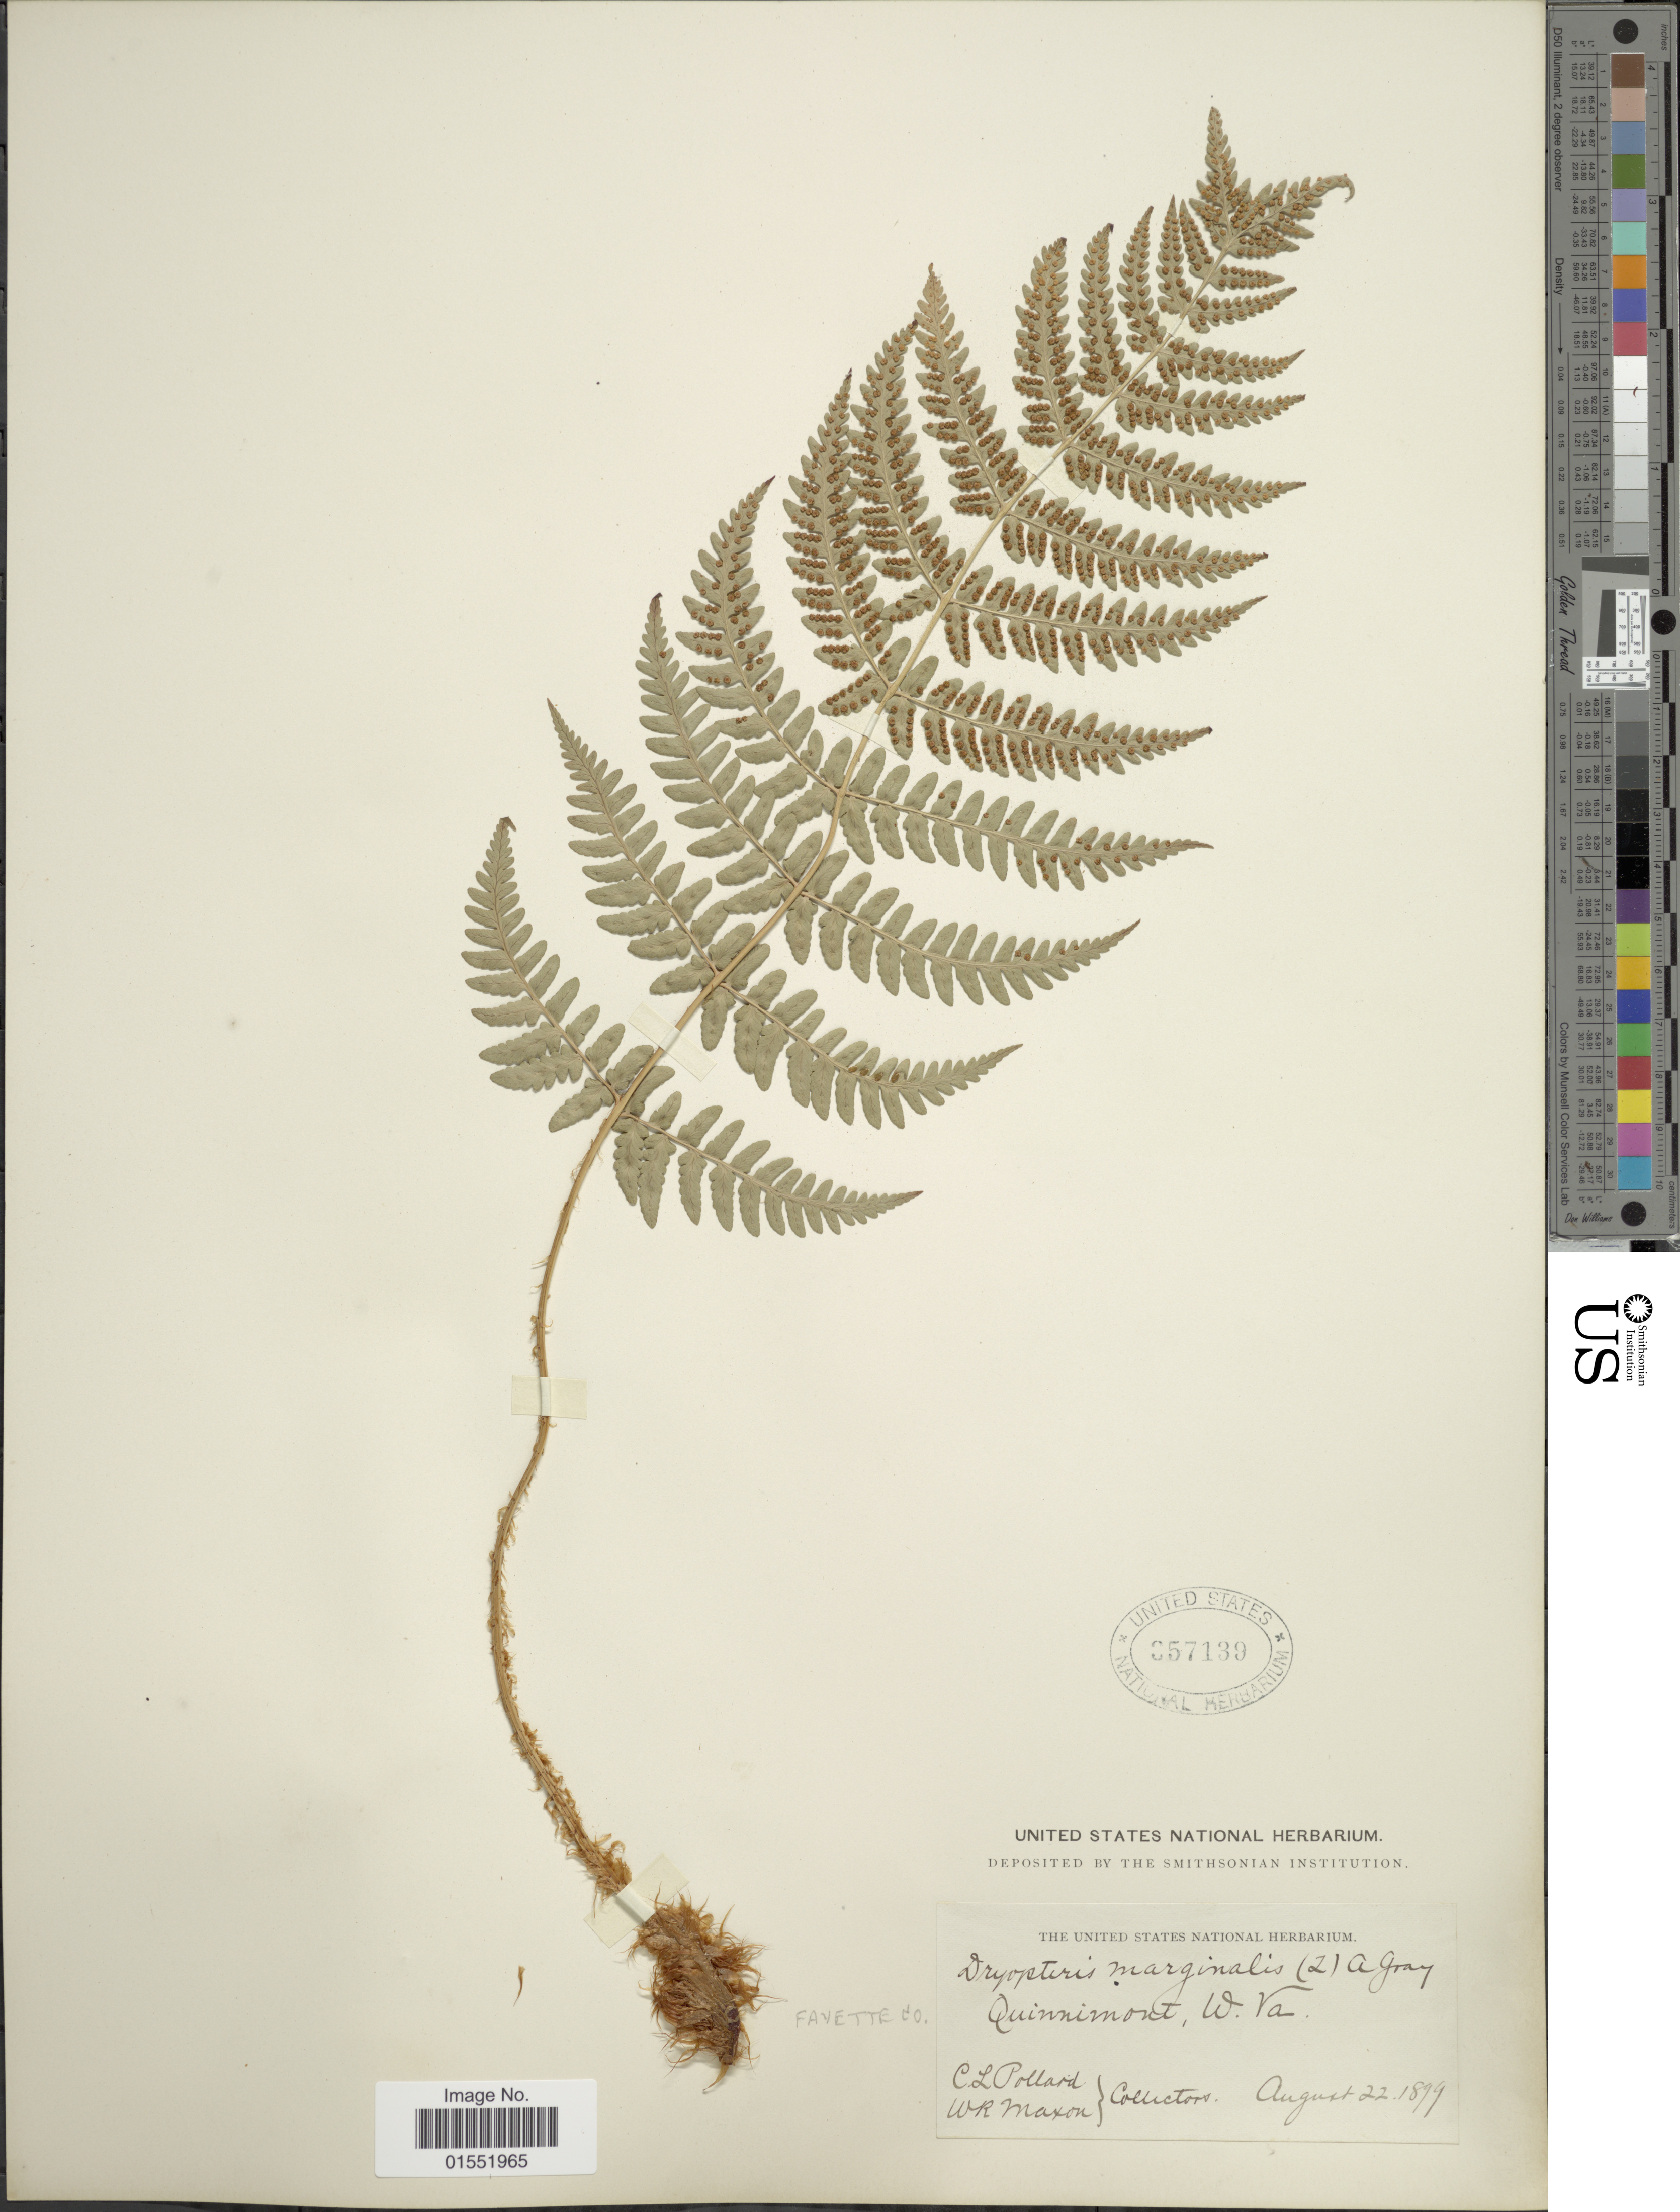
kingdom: Plantae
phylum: Tracheophyta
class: Polypodiopsida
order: Polypodiales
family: Dryopteridaceae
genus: Dryopteris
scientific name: Dryopteris marginalis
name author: (L.) A. Gray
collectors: C. L. Pollard & W. R. Maxon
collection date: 1899-08-22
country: United States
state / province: West Virginia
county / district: Fayette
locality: Quinnimont, W. Va. Fayette Co.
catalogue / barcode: US 357139